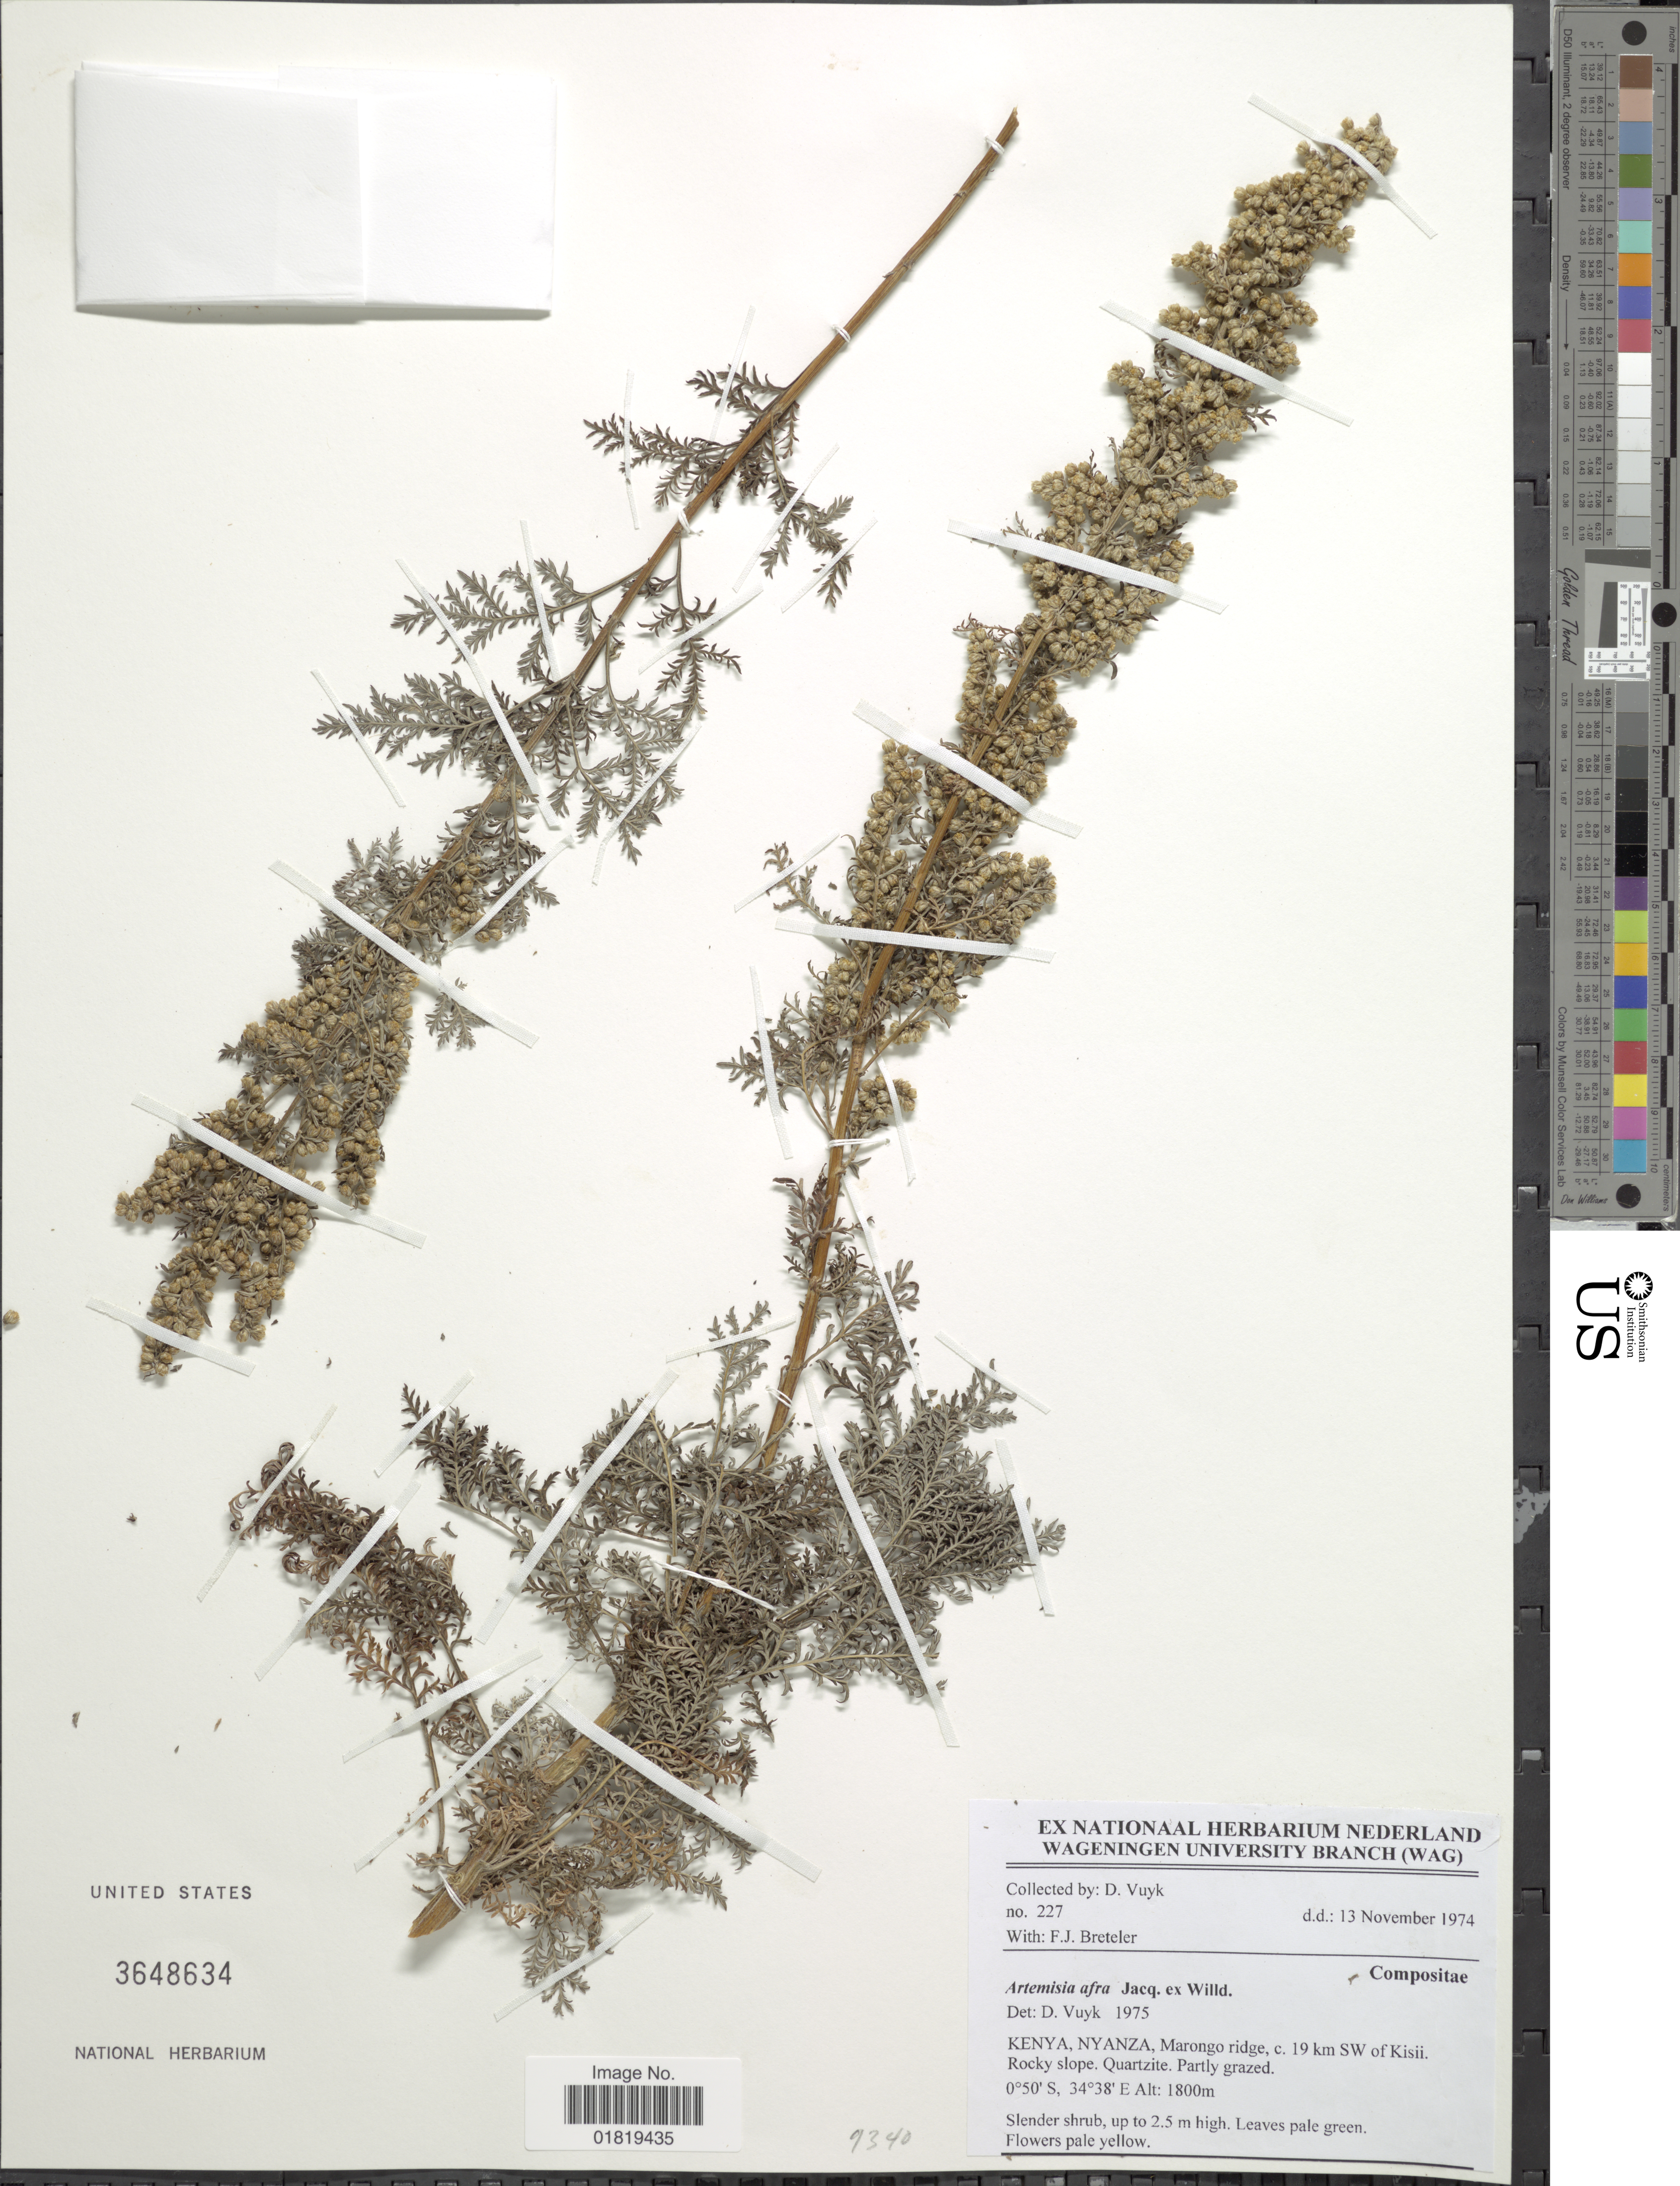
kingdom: Plantae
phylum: Tracheophyta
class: Magnoliopsida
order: Asterales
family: Asteraceae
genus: Artemisia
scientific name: Artemisia afra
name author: Jacq. ex Willd.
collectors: D. Vuyk & F. J. Breteler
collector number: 227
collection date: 1974-11-13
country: Kenya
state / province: Kisii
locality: Marongo ridge, c. 19 km SW of Kisii. Nyanza.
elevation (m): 1800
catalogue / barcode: US 3648634